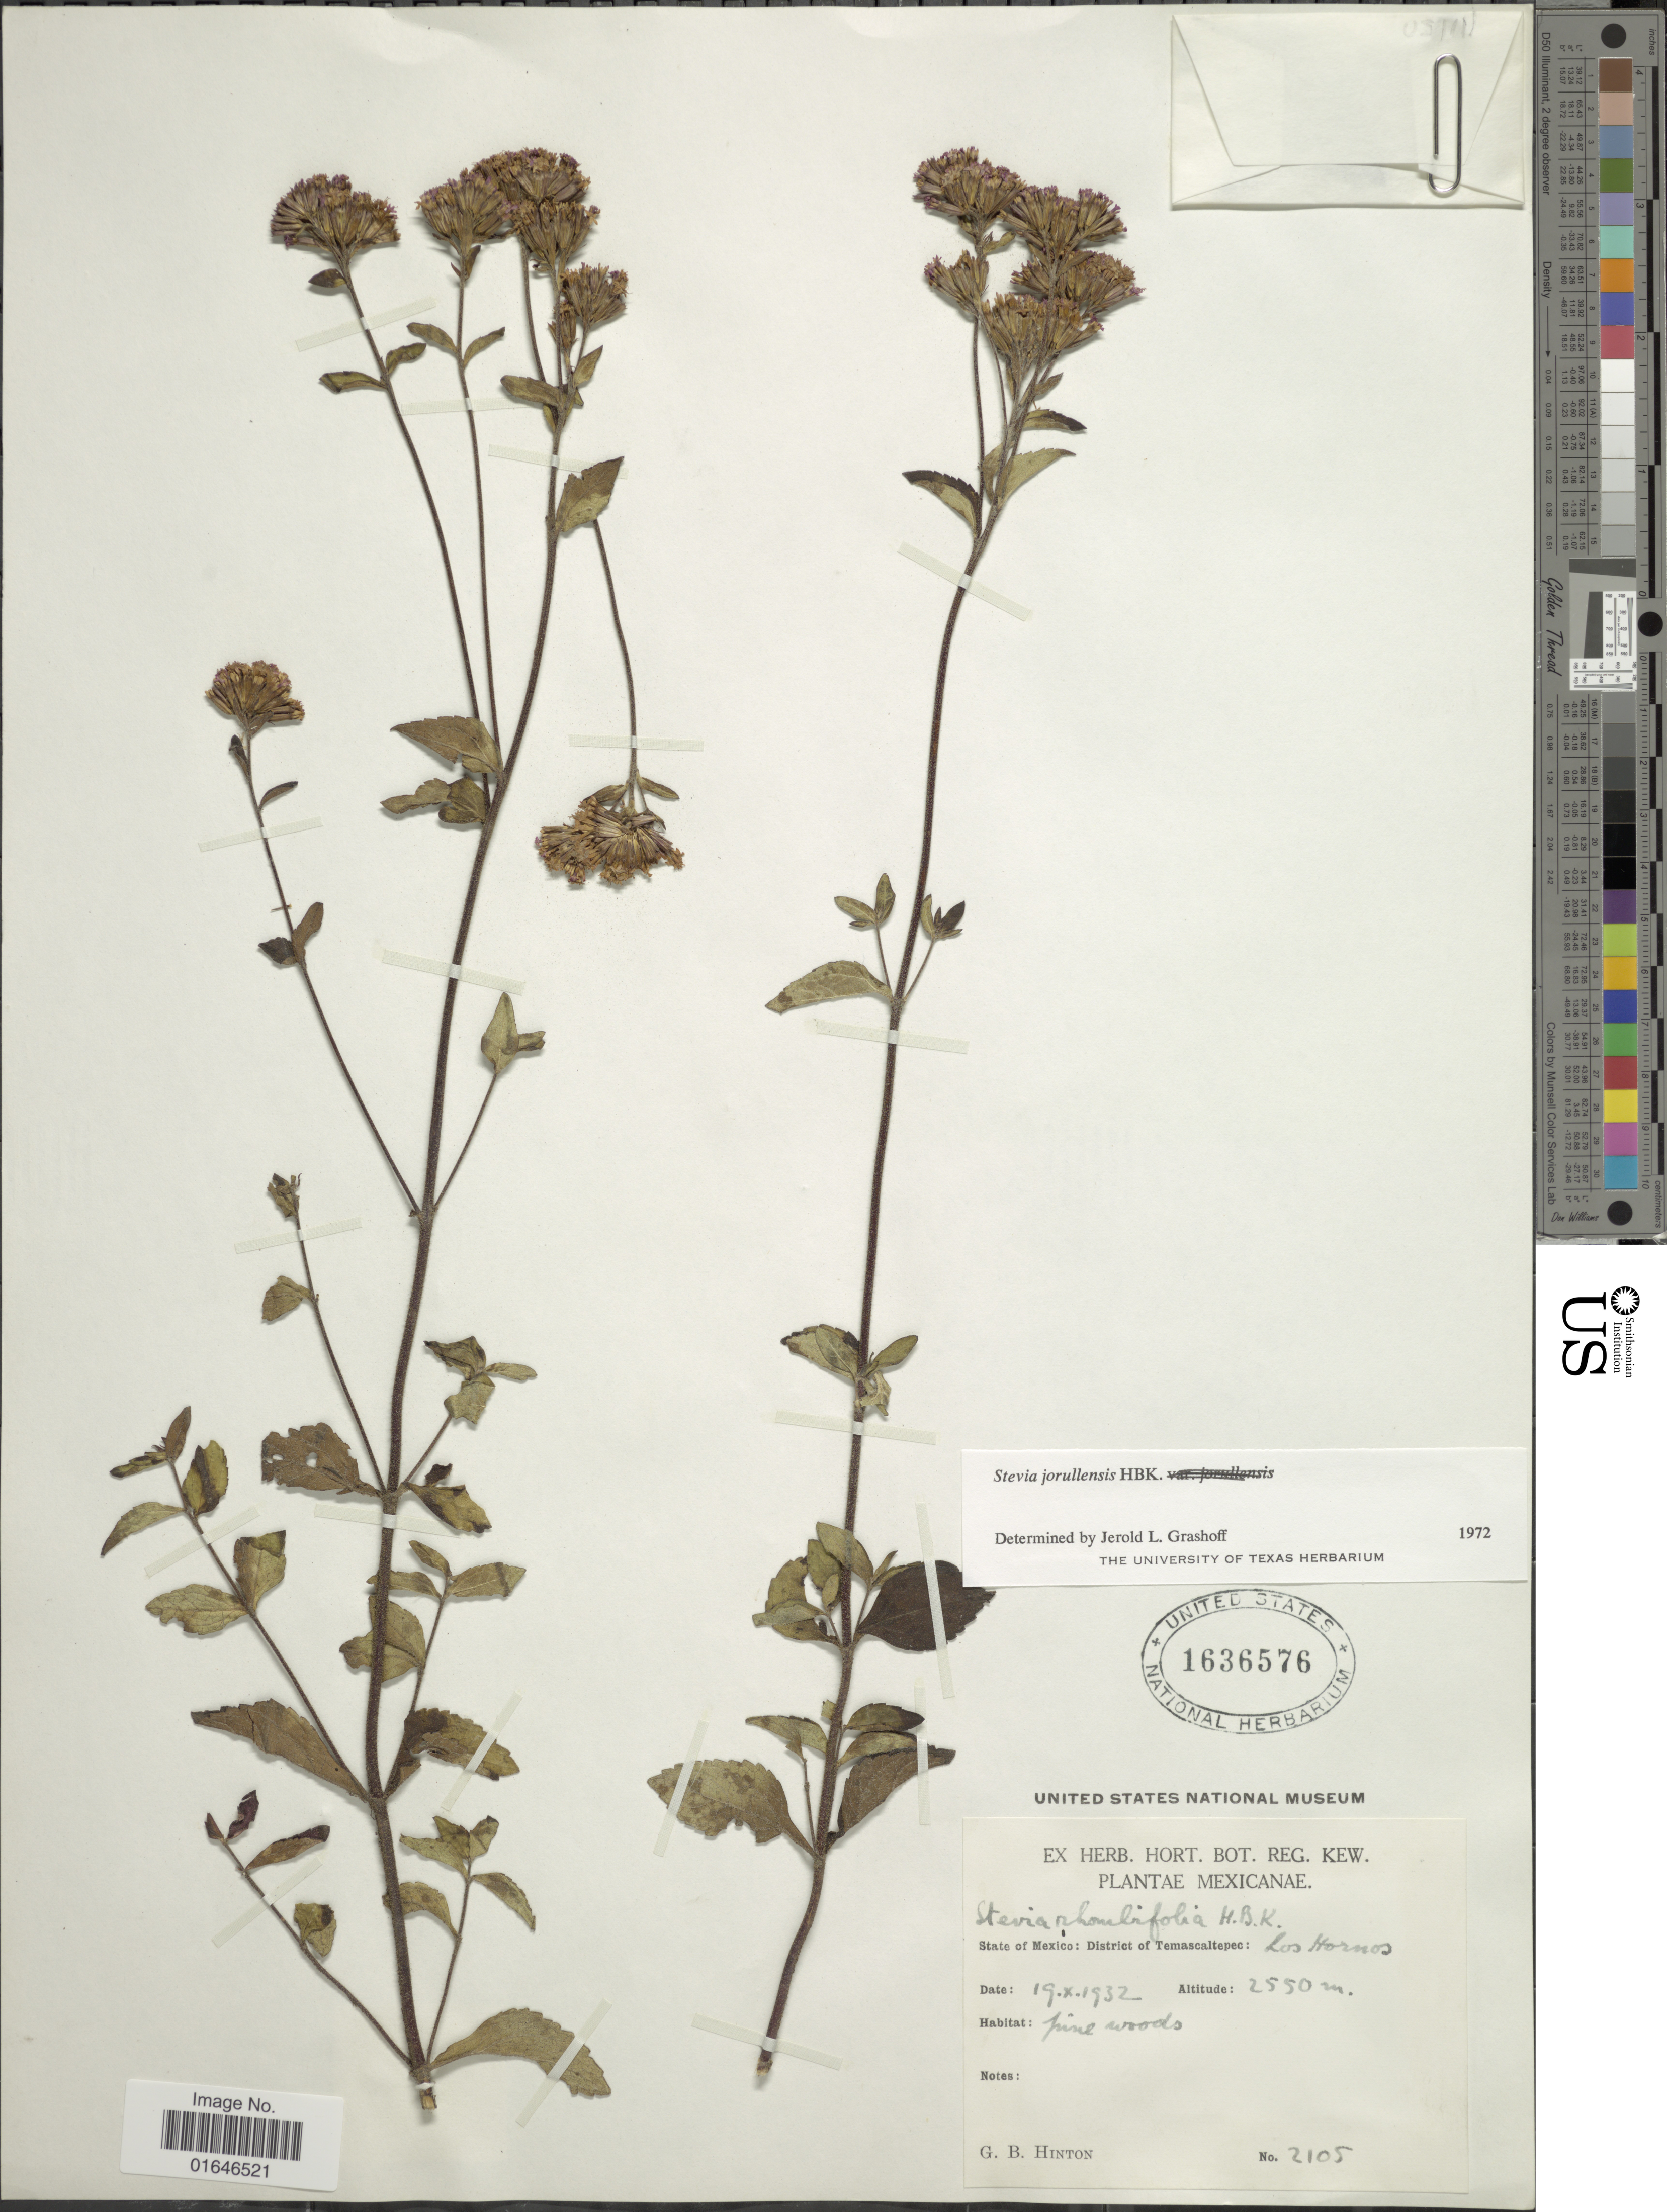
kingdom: Plantae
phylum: Tracheophyta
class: Magnoliopsida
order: Asterales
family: Asteraceae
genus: Stevia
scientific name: Stevia jorullensis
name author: Kunth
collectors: G. B. Hinton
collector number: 2105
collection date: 1932-10-19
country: Mexico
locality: State of Mexico: District of Temascaltepec: Los Hornos.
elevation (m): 2550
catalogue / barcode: US 1636876